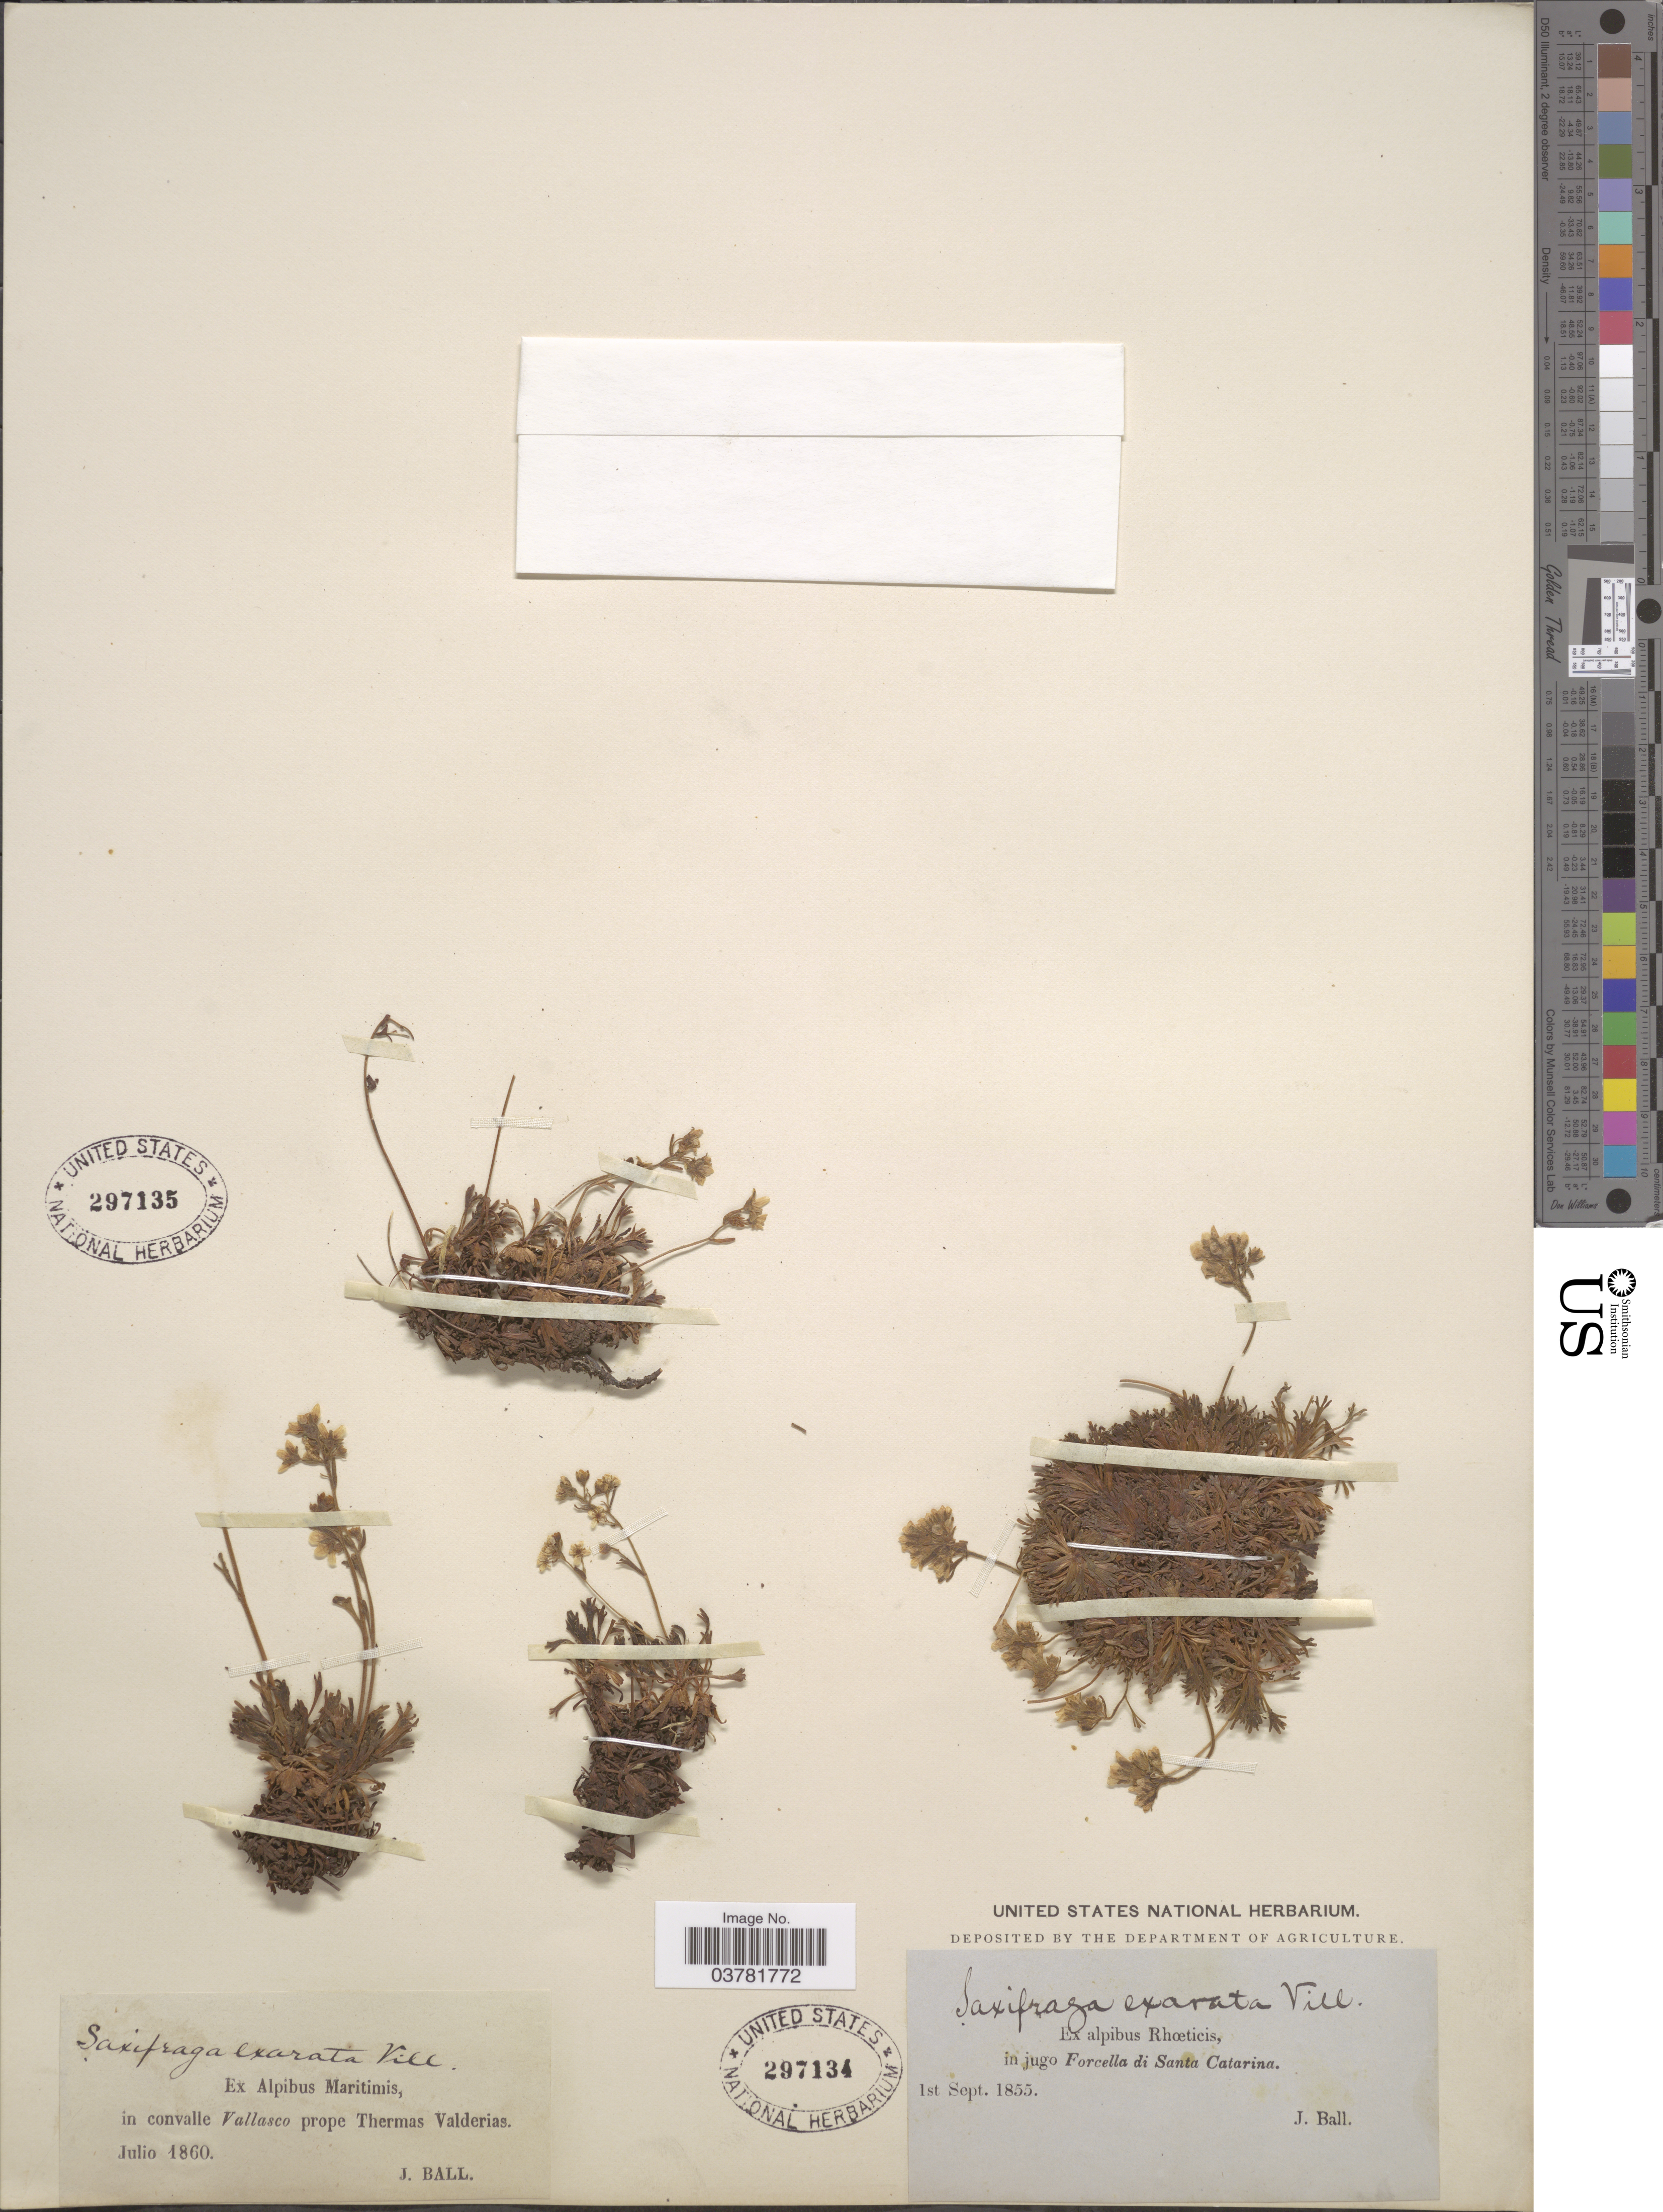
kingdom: Plantae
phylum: Tracheophyta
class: Magnoliopsida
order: Saxifragales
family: Saxifragaceae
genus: Saxifraga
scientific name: Saxifraga exarata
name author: Vill.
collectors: J. Ball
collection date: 1855-09-01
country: Italy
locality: Ex alpibus Rhœticis, in jugo Forcella di Santa Catarina.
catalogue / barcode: US 297134